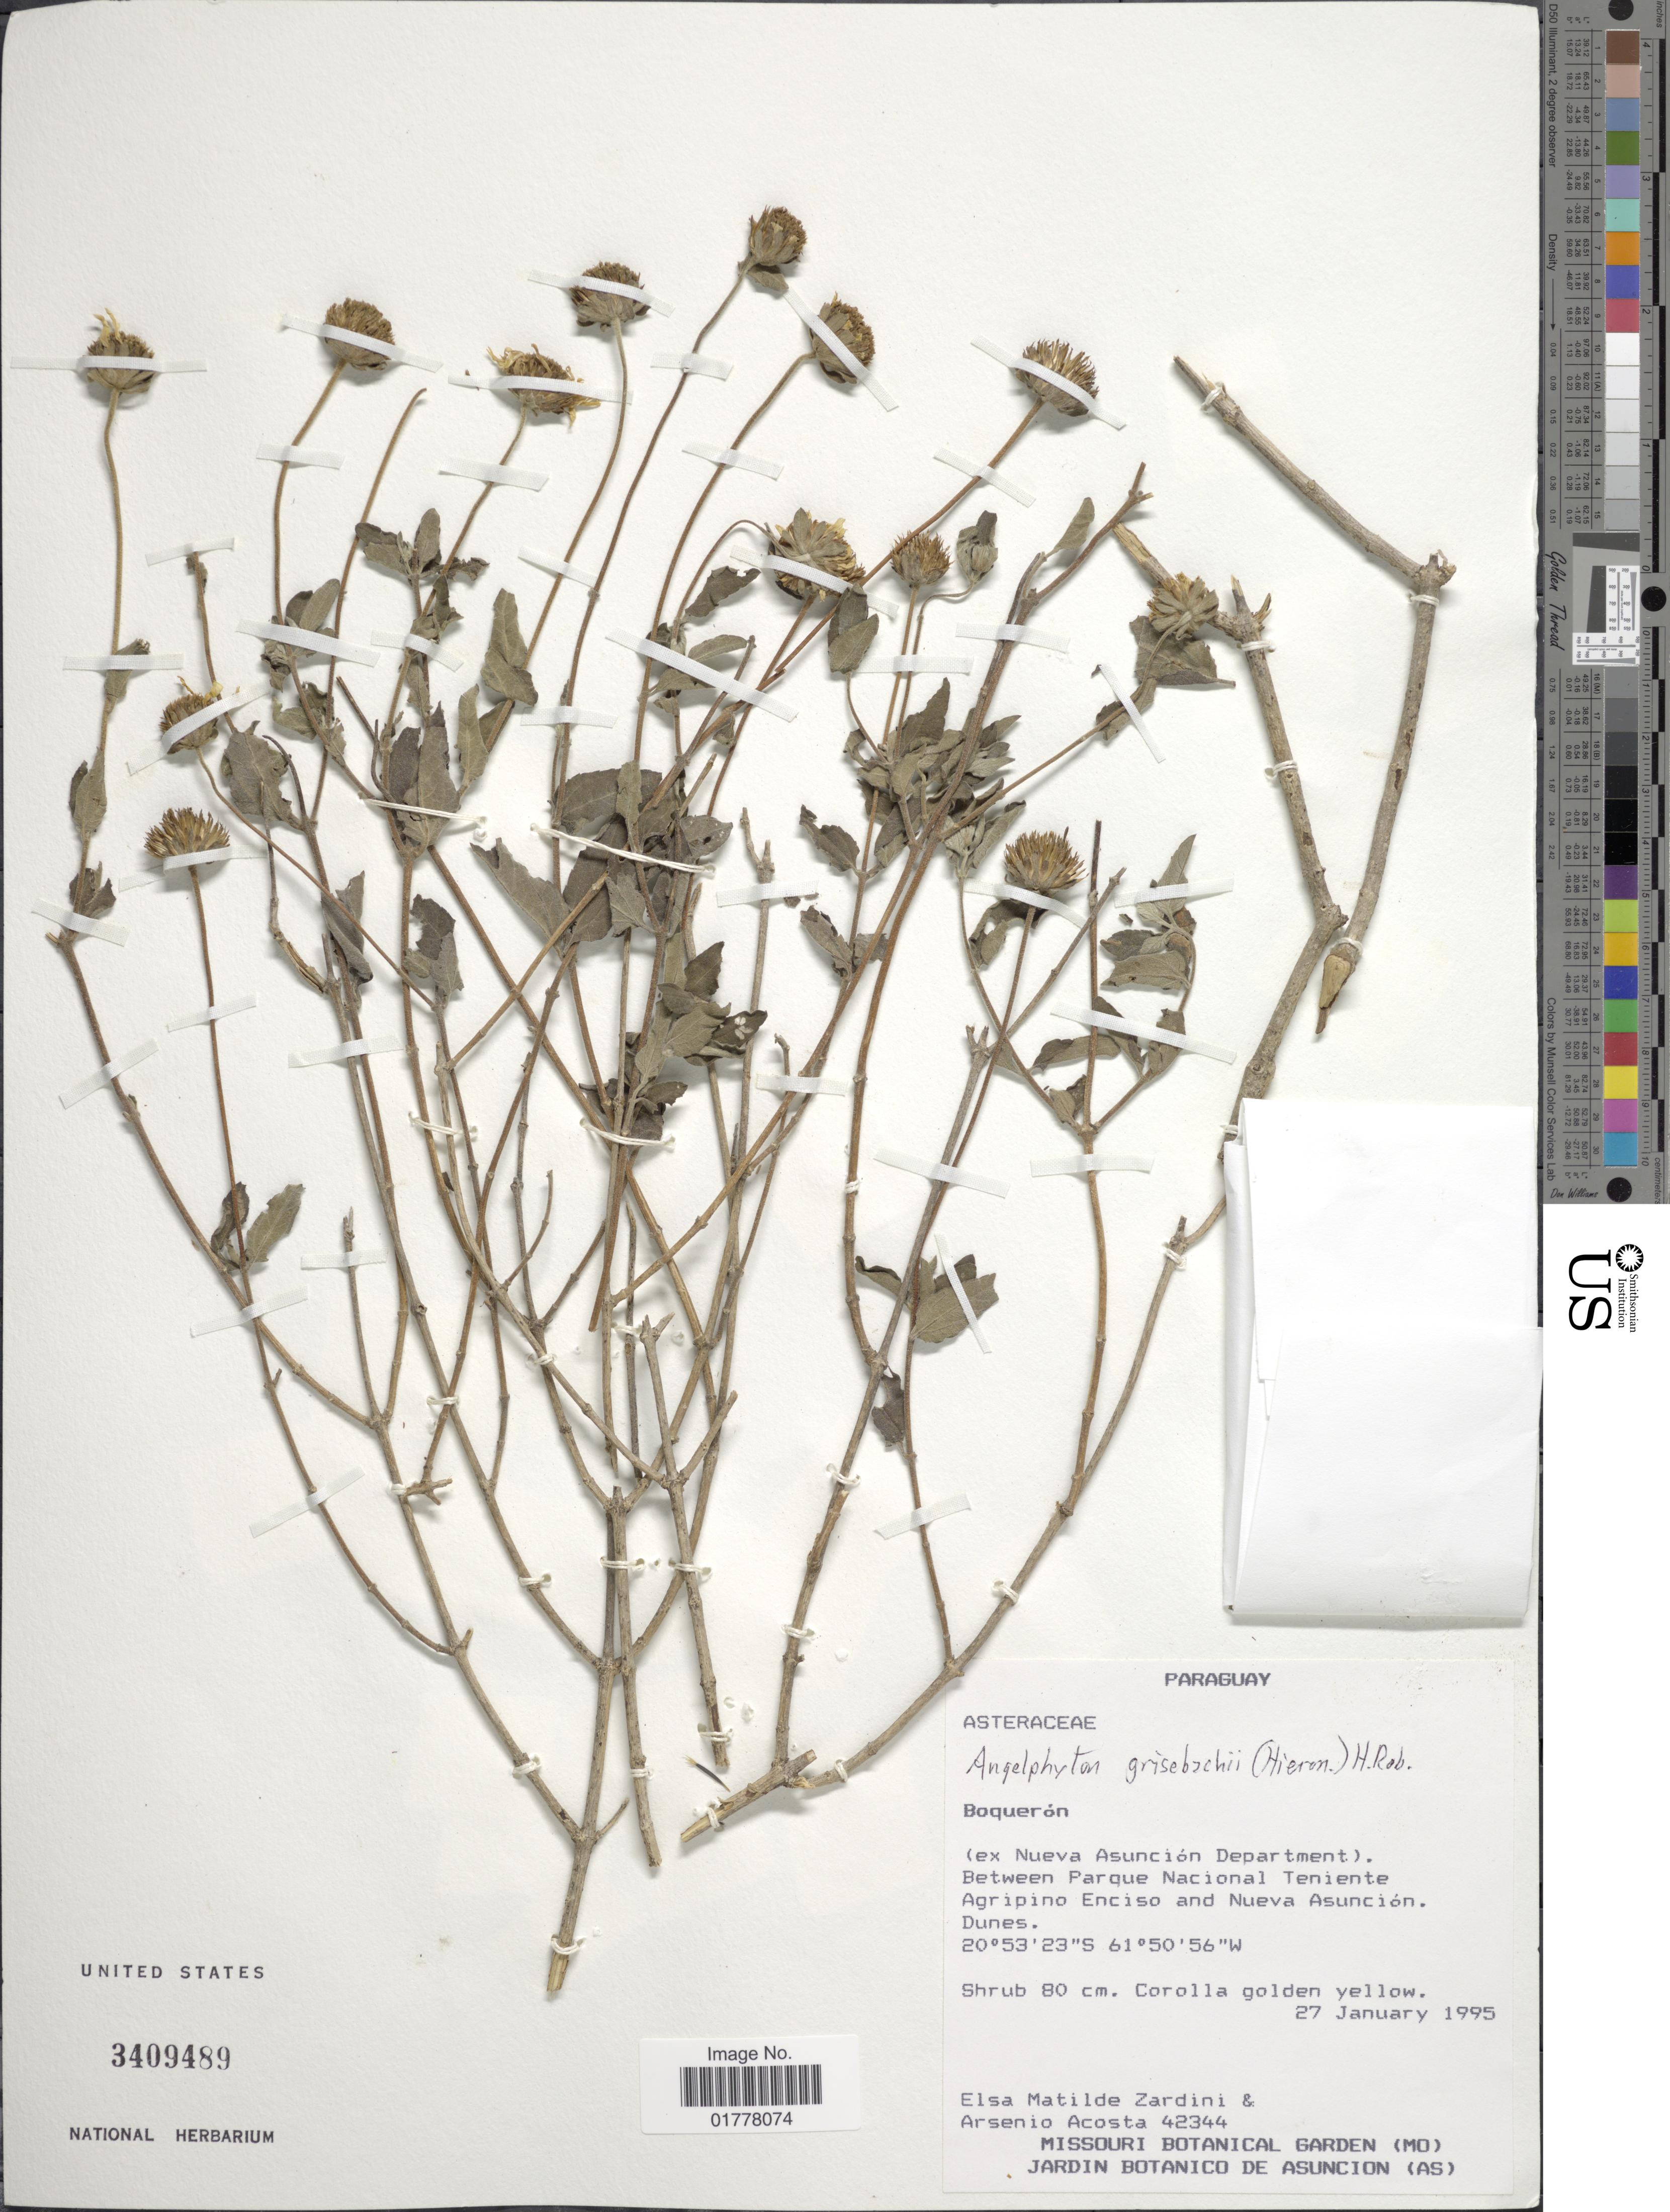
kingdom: Plantae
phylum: Tracheophyta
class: Magnoliopsida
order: Asterales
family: Asteraceae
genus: Angelphytum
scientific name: Angelphytum grisebachii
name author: Baker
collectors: E. M. Zardini & A. Acosta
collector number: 42344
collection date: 1995-01-27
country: Paraguay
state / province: Boqueron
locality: Boquerón. (ex Nueva Asunción Department). Between Parque Nacional Teniente Agripino Enciso and Nueva Asunción. Dunes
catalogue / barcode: US 3409489